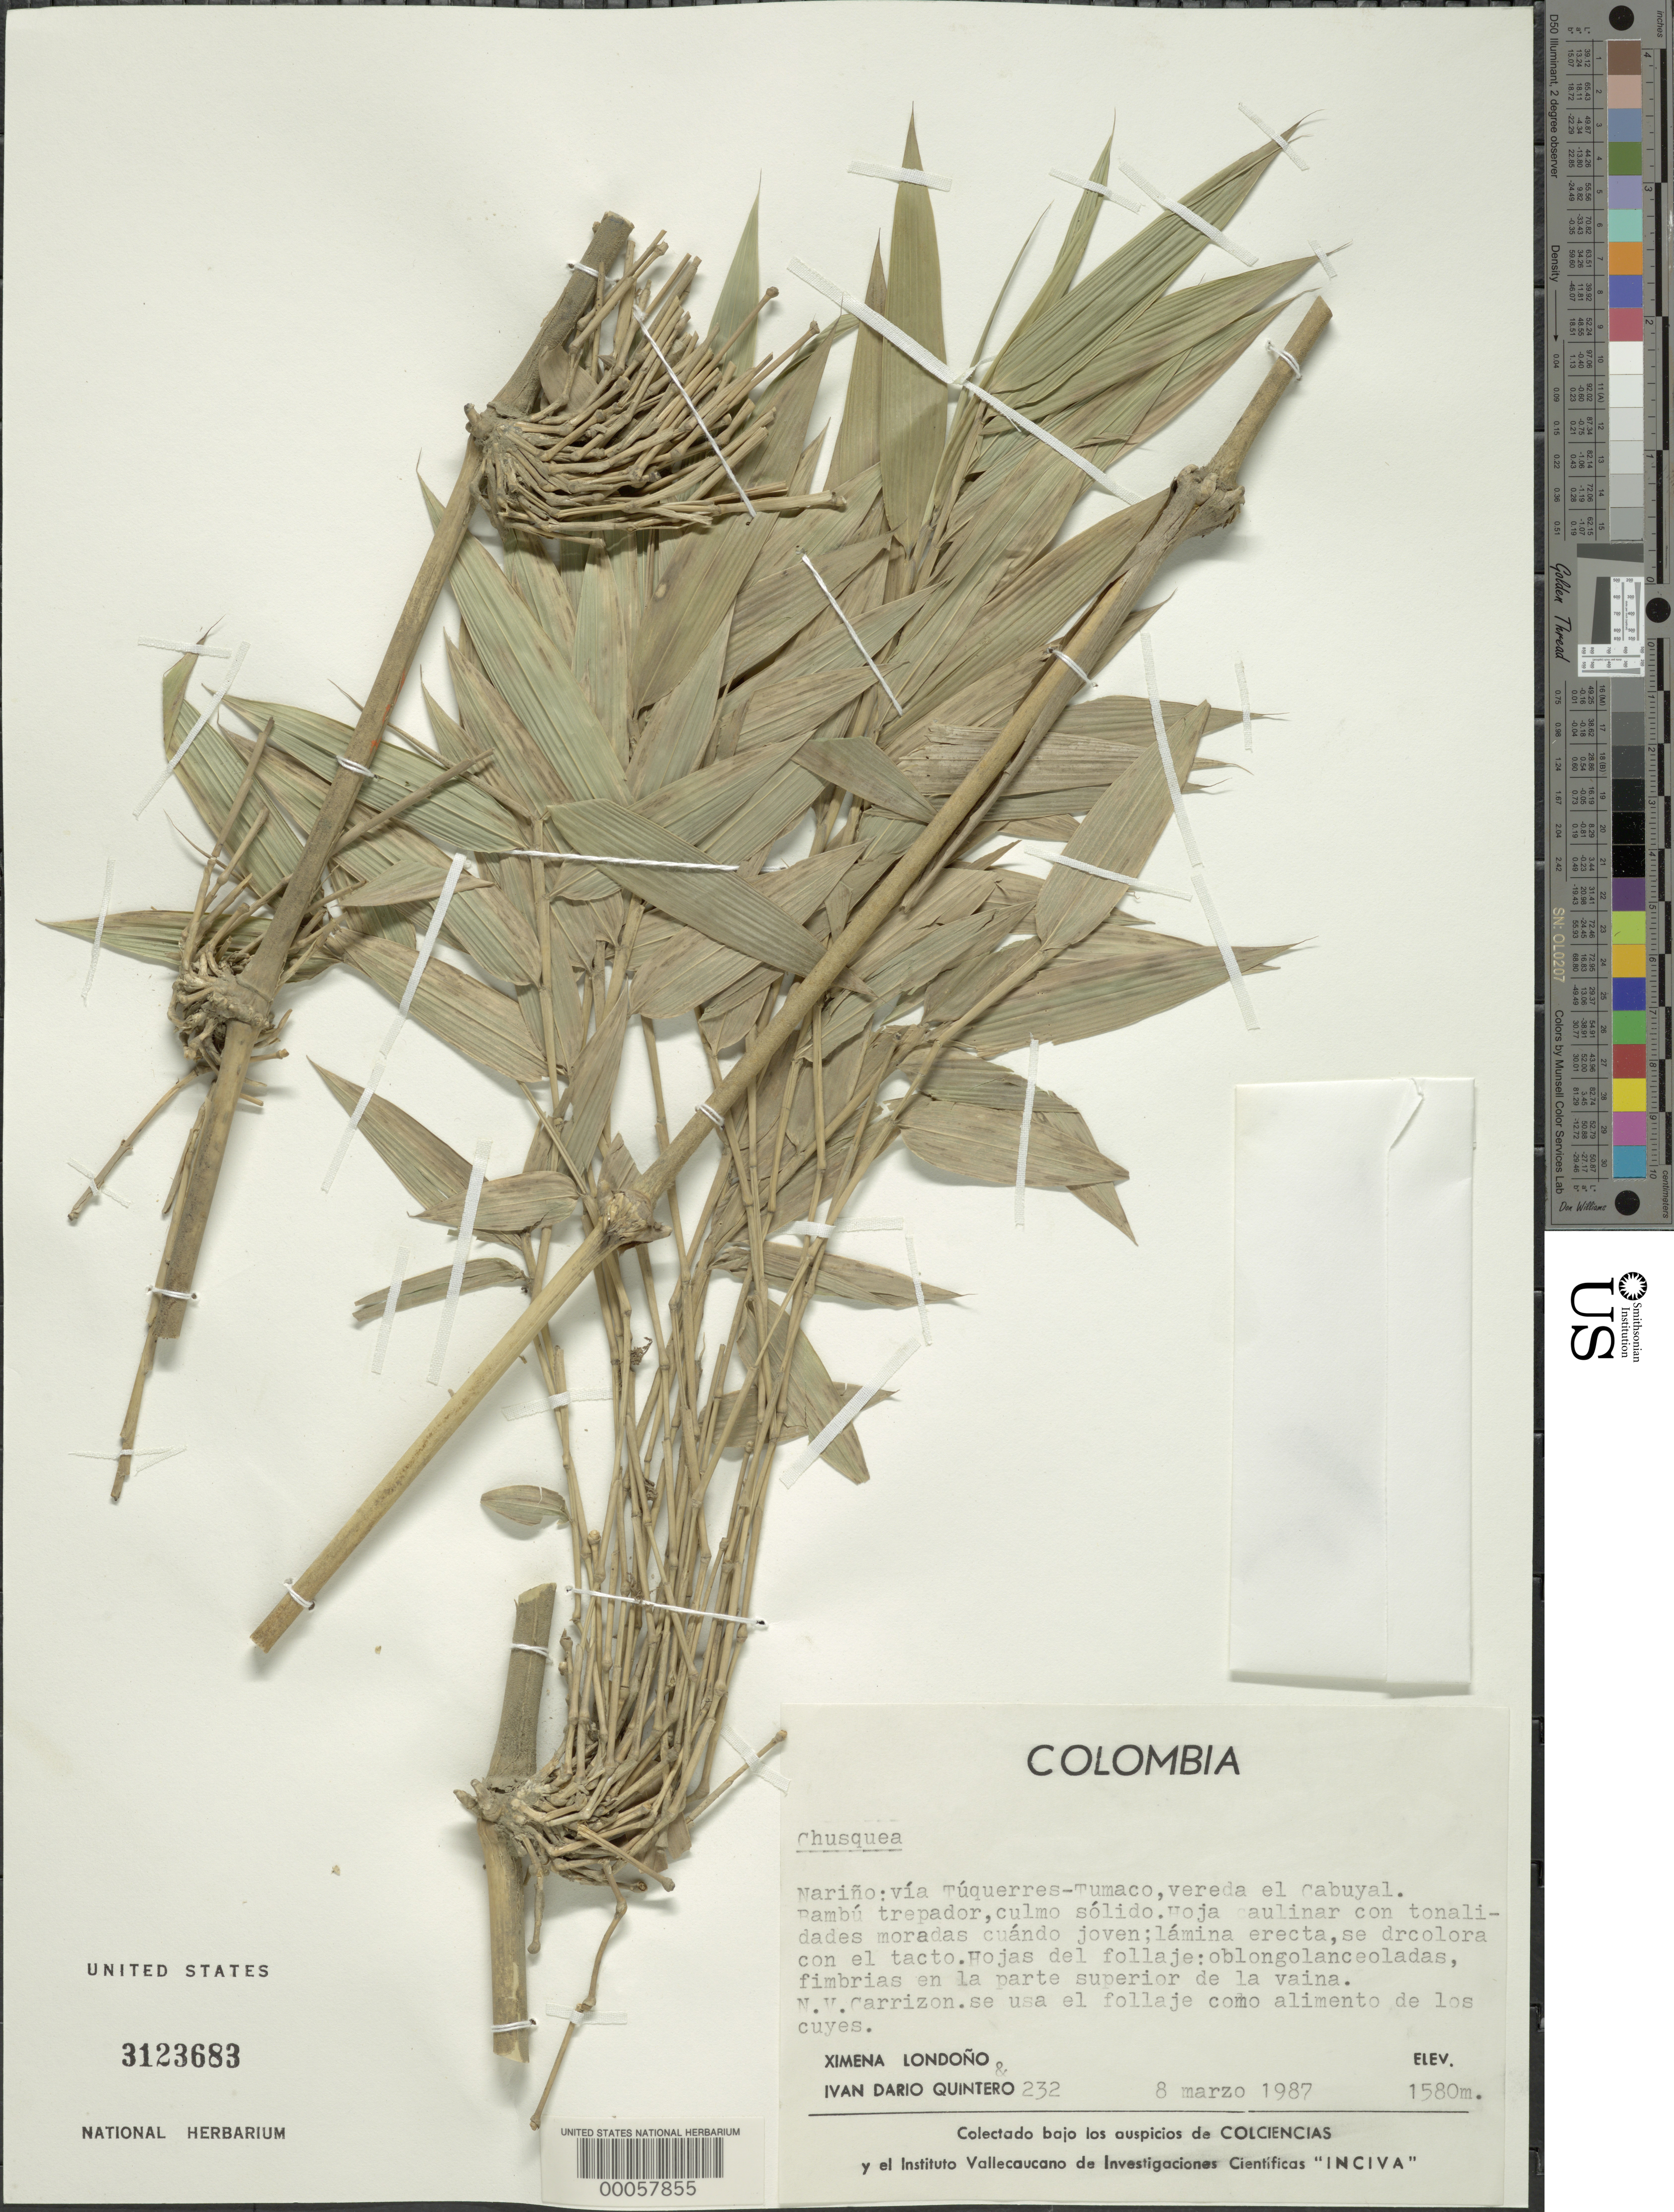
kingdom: Plantae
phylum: Tracheophyta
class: Liliopsida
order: Poales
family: Poaceae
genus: Chusquea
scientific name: Chusquea sp.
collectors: X. Londoño & I. Quintero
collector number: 232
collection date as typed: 08 Mar 1987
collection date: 1987-03-08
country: Colombia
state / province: Nariño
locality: Via Tuquerres-Tumaco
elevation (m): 1580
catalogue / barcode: US 3123683